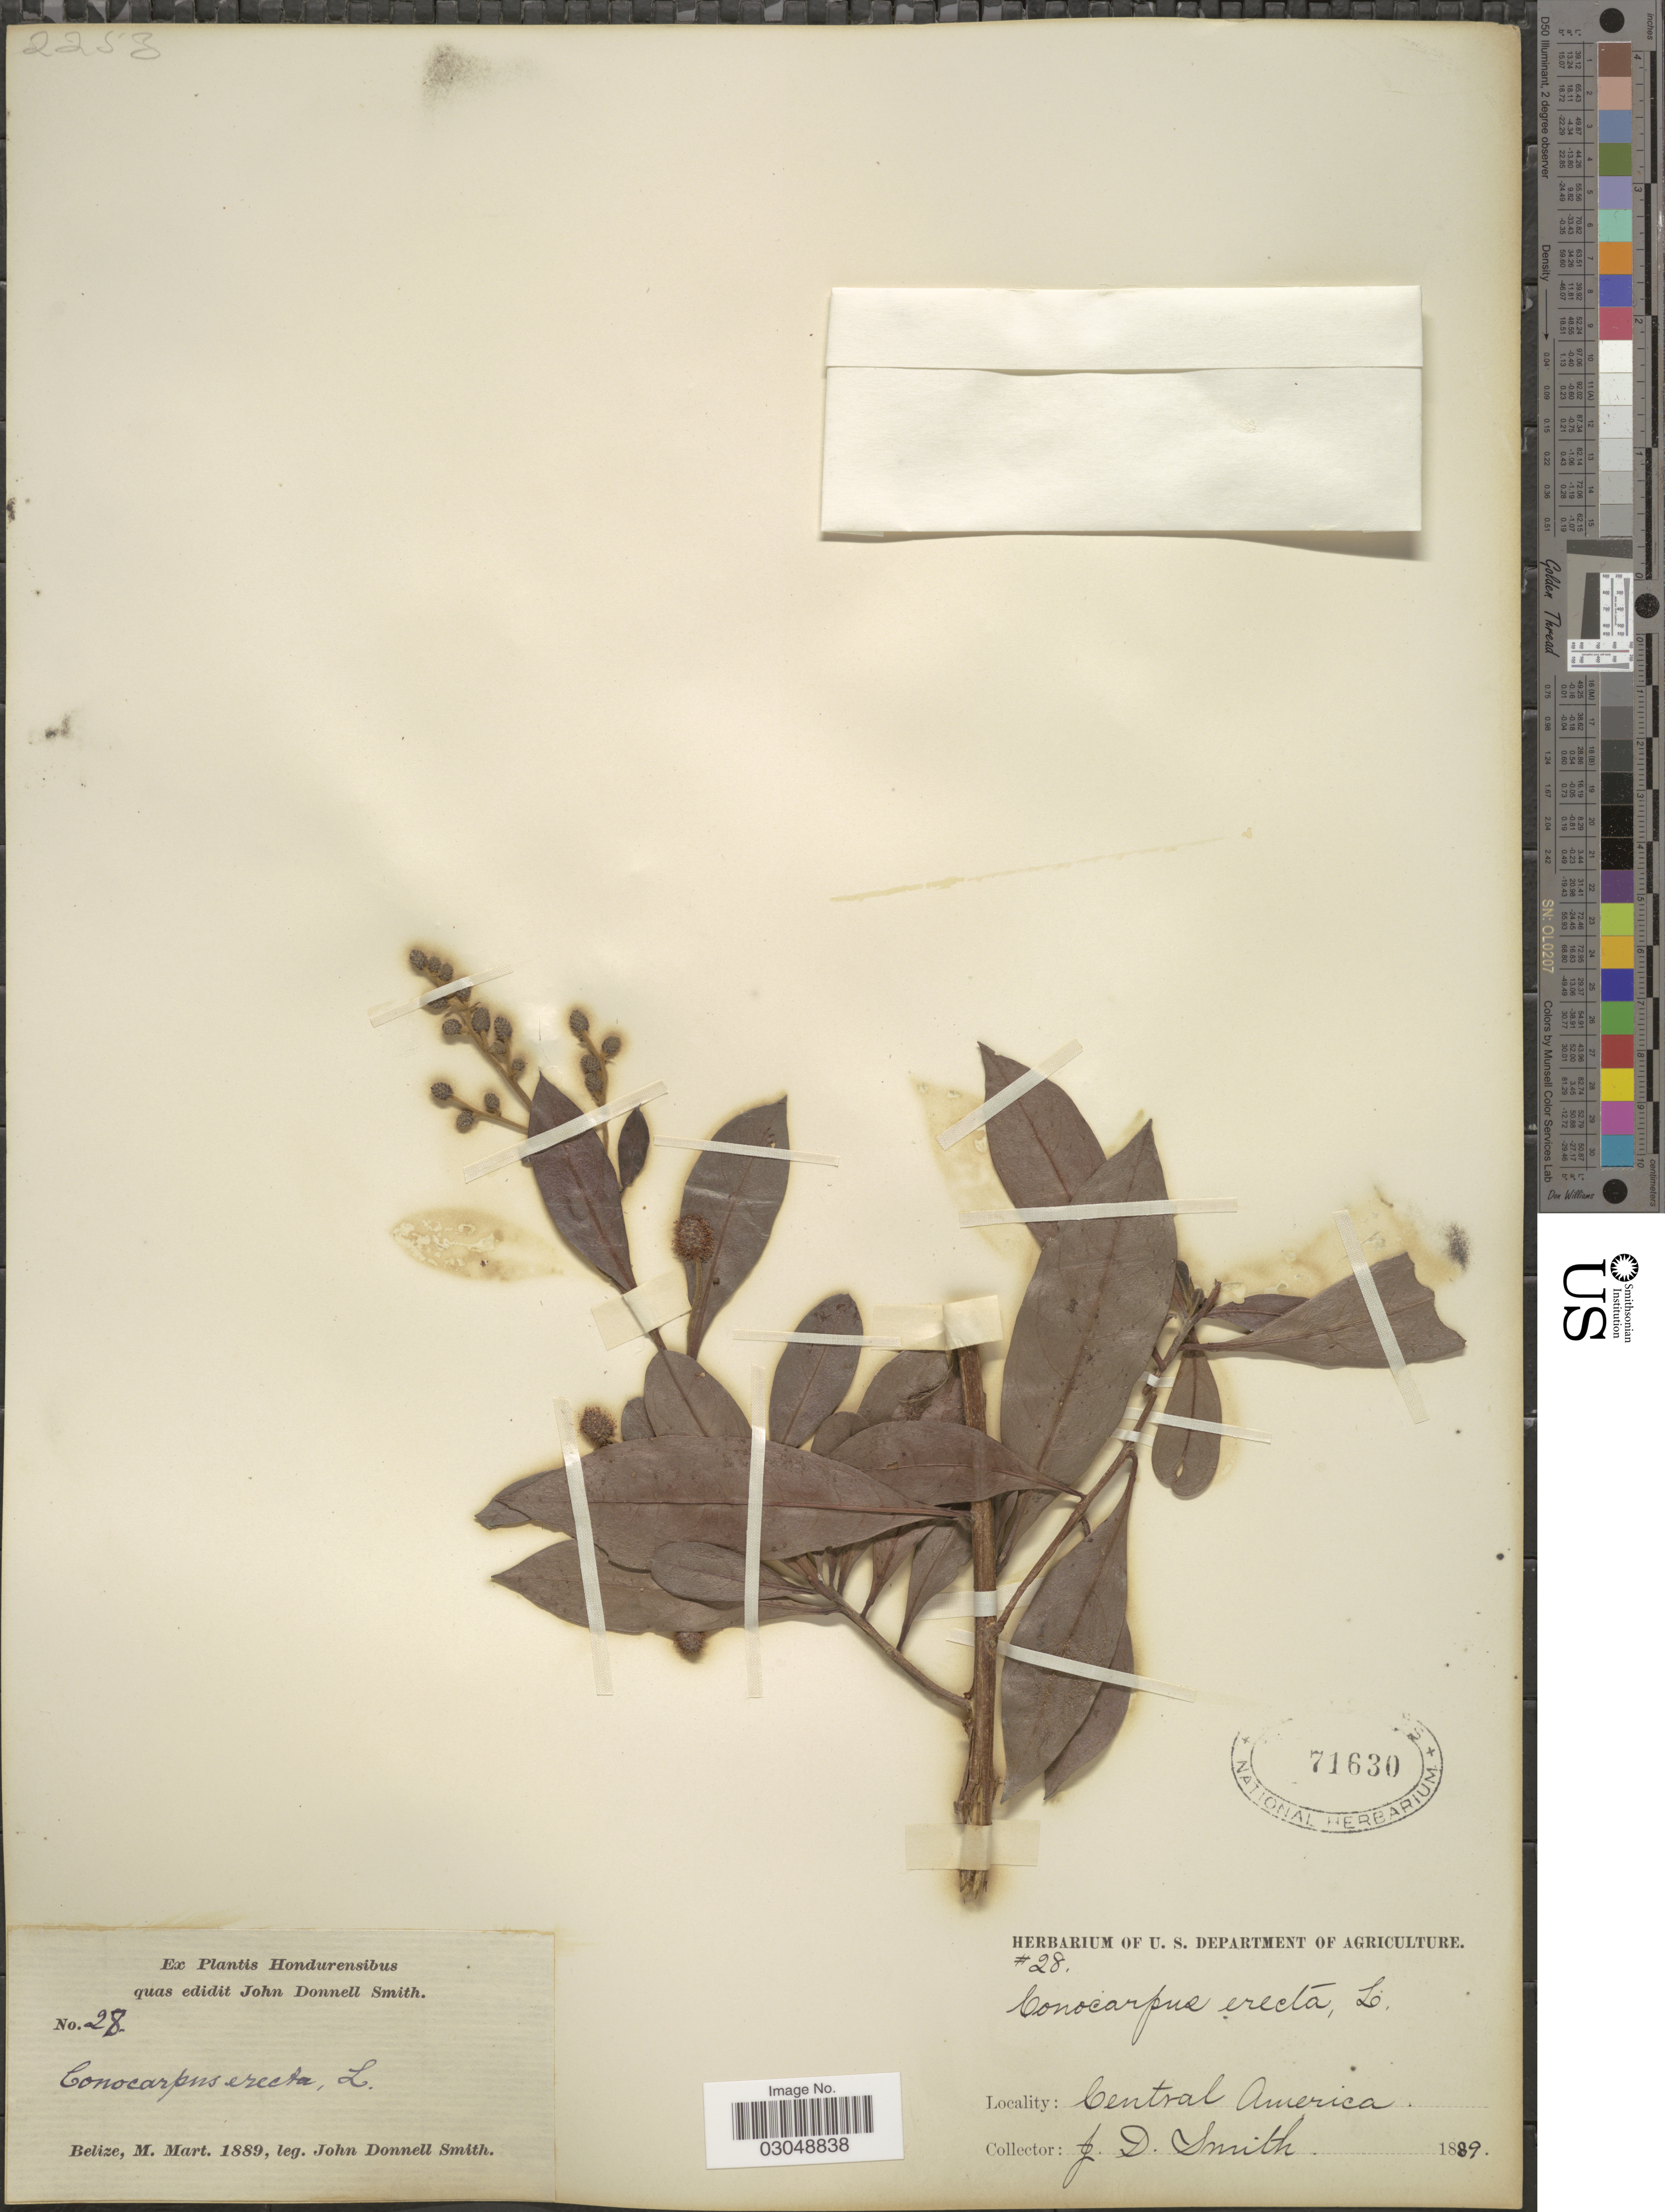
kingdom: Plantae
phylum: Tracheophyta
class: Magnoliopsida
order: Myrtales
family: Combretaceae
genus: Conocarpus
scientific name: Conocarpus erectus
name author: L.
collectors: J. Donnell Smith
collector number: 28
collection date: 1889-03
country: Belize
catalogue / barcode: US 71630